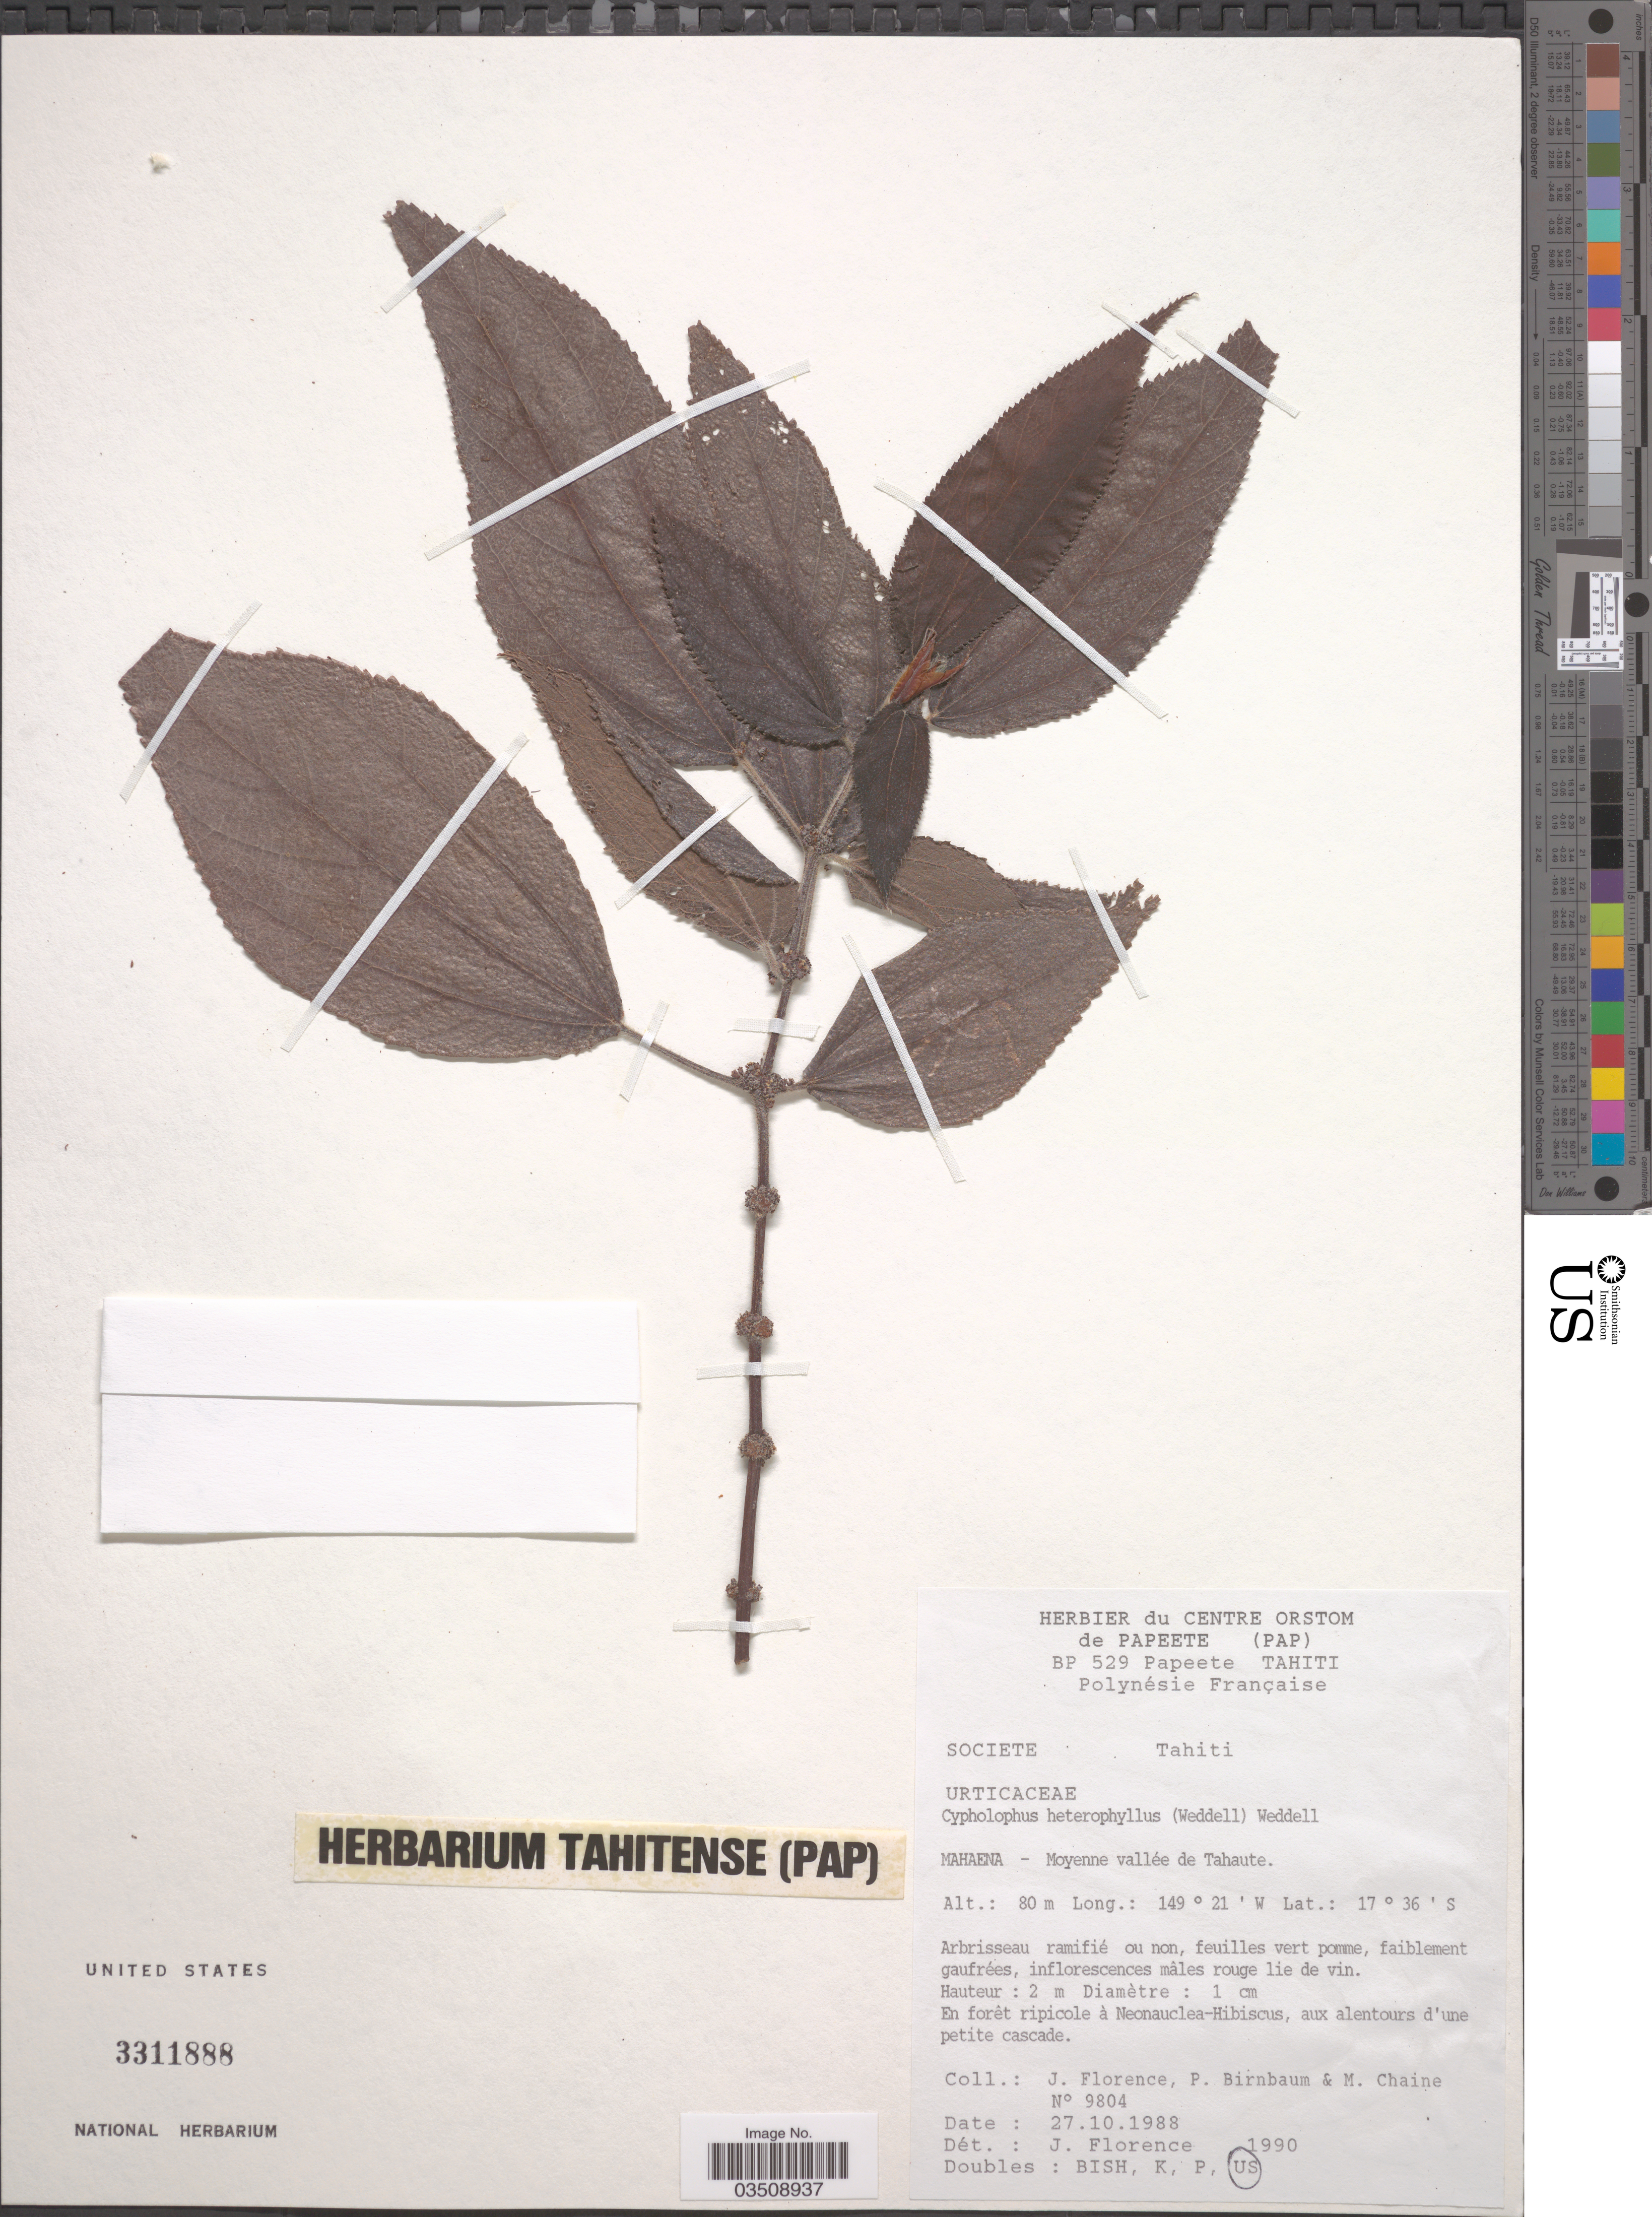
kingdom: Plantae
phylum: Tracheophyta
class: Magnoliopsida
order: Rosales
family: Urticaceae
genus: Cypholophus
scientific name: Cypholophus heterophyllus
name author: Wedd.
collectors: J. Florence, P. Birnbaum & M. Chaine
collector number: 9804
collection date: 1988-10-27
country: French Polynesia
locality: Societe Tahiti. Mahaena - Moyenne vallée de Tahaute.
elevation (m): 80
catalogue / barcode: US 3311888